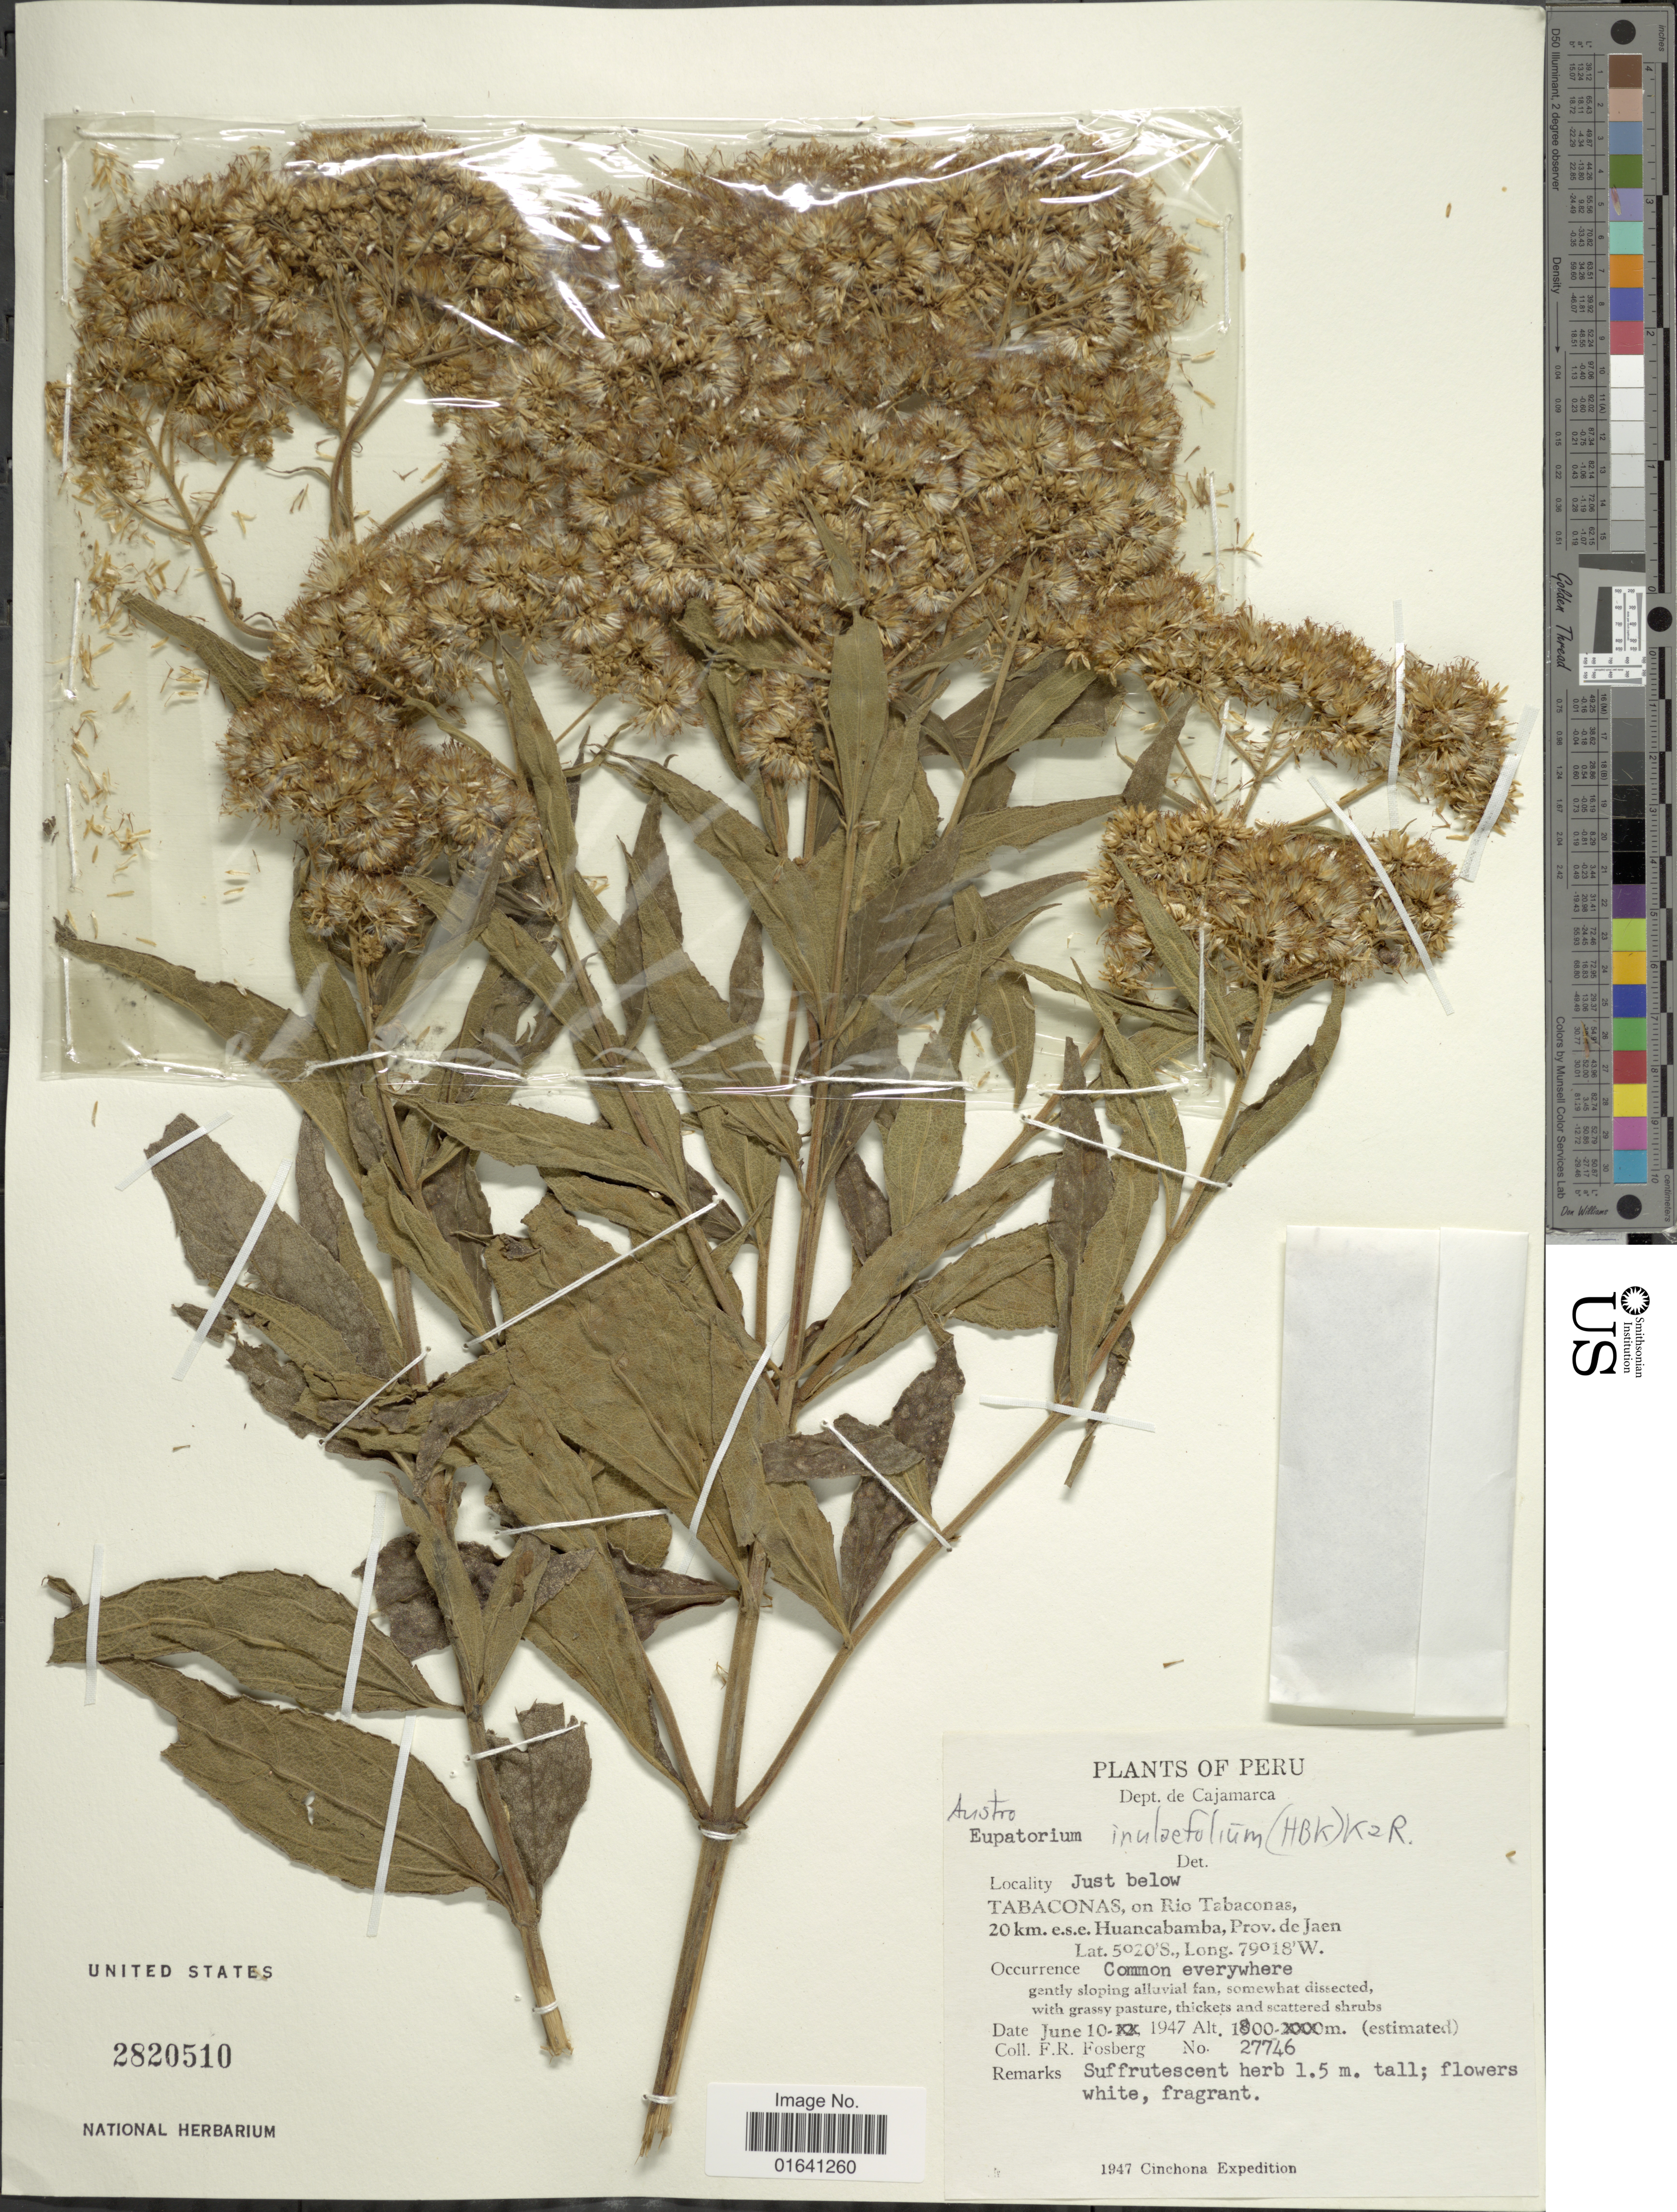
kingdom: Plantae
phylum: Tracheophyta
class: Magnoliopsida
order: Asterales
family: Asteraceae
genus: Austroeupatorium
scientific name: Austroeupatorium inulaefolium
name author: (Kunth) R.M. King & H. Rob.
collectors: F. R. Fosberg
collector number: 27746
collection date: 1947-06-10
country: Peru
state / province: Cajamarca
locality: Dept. de Cajamarca, Just below Tabaconas, on Rio Tabaconas, 20km e.s.e. Huancabamba, Prov. de Jaen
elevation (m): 1800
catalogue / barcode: US 2820510